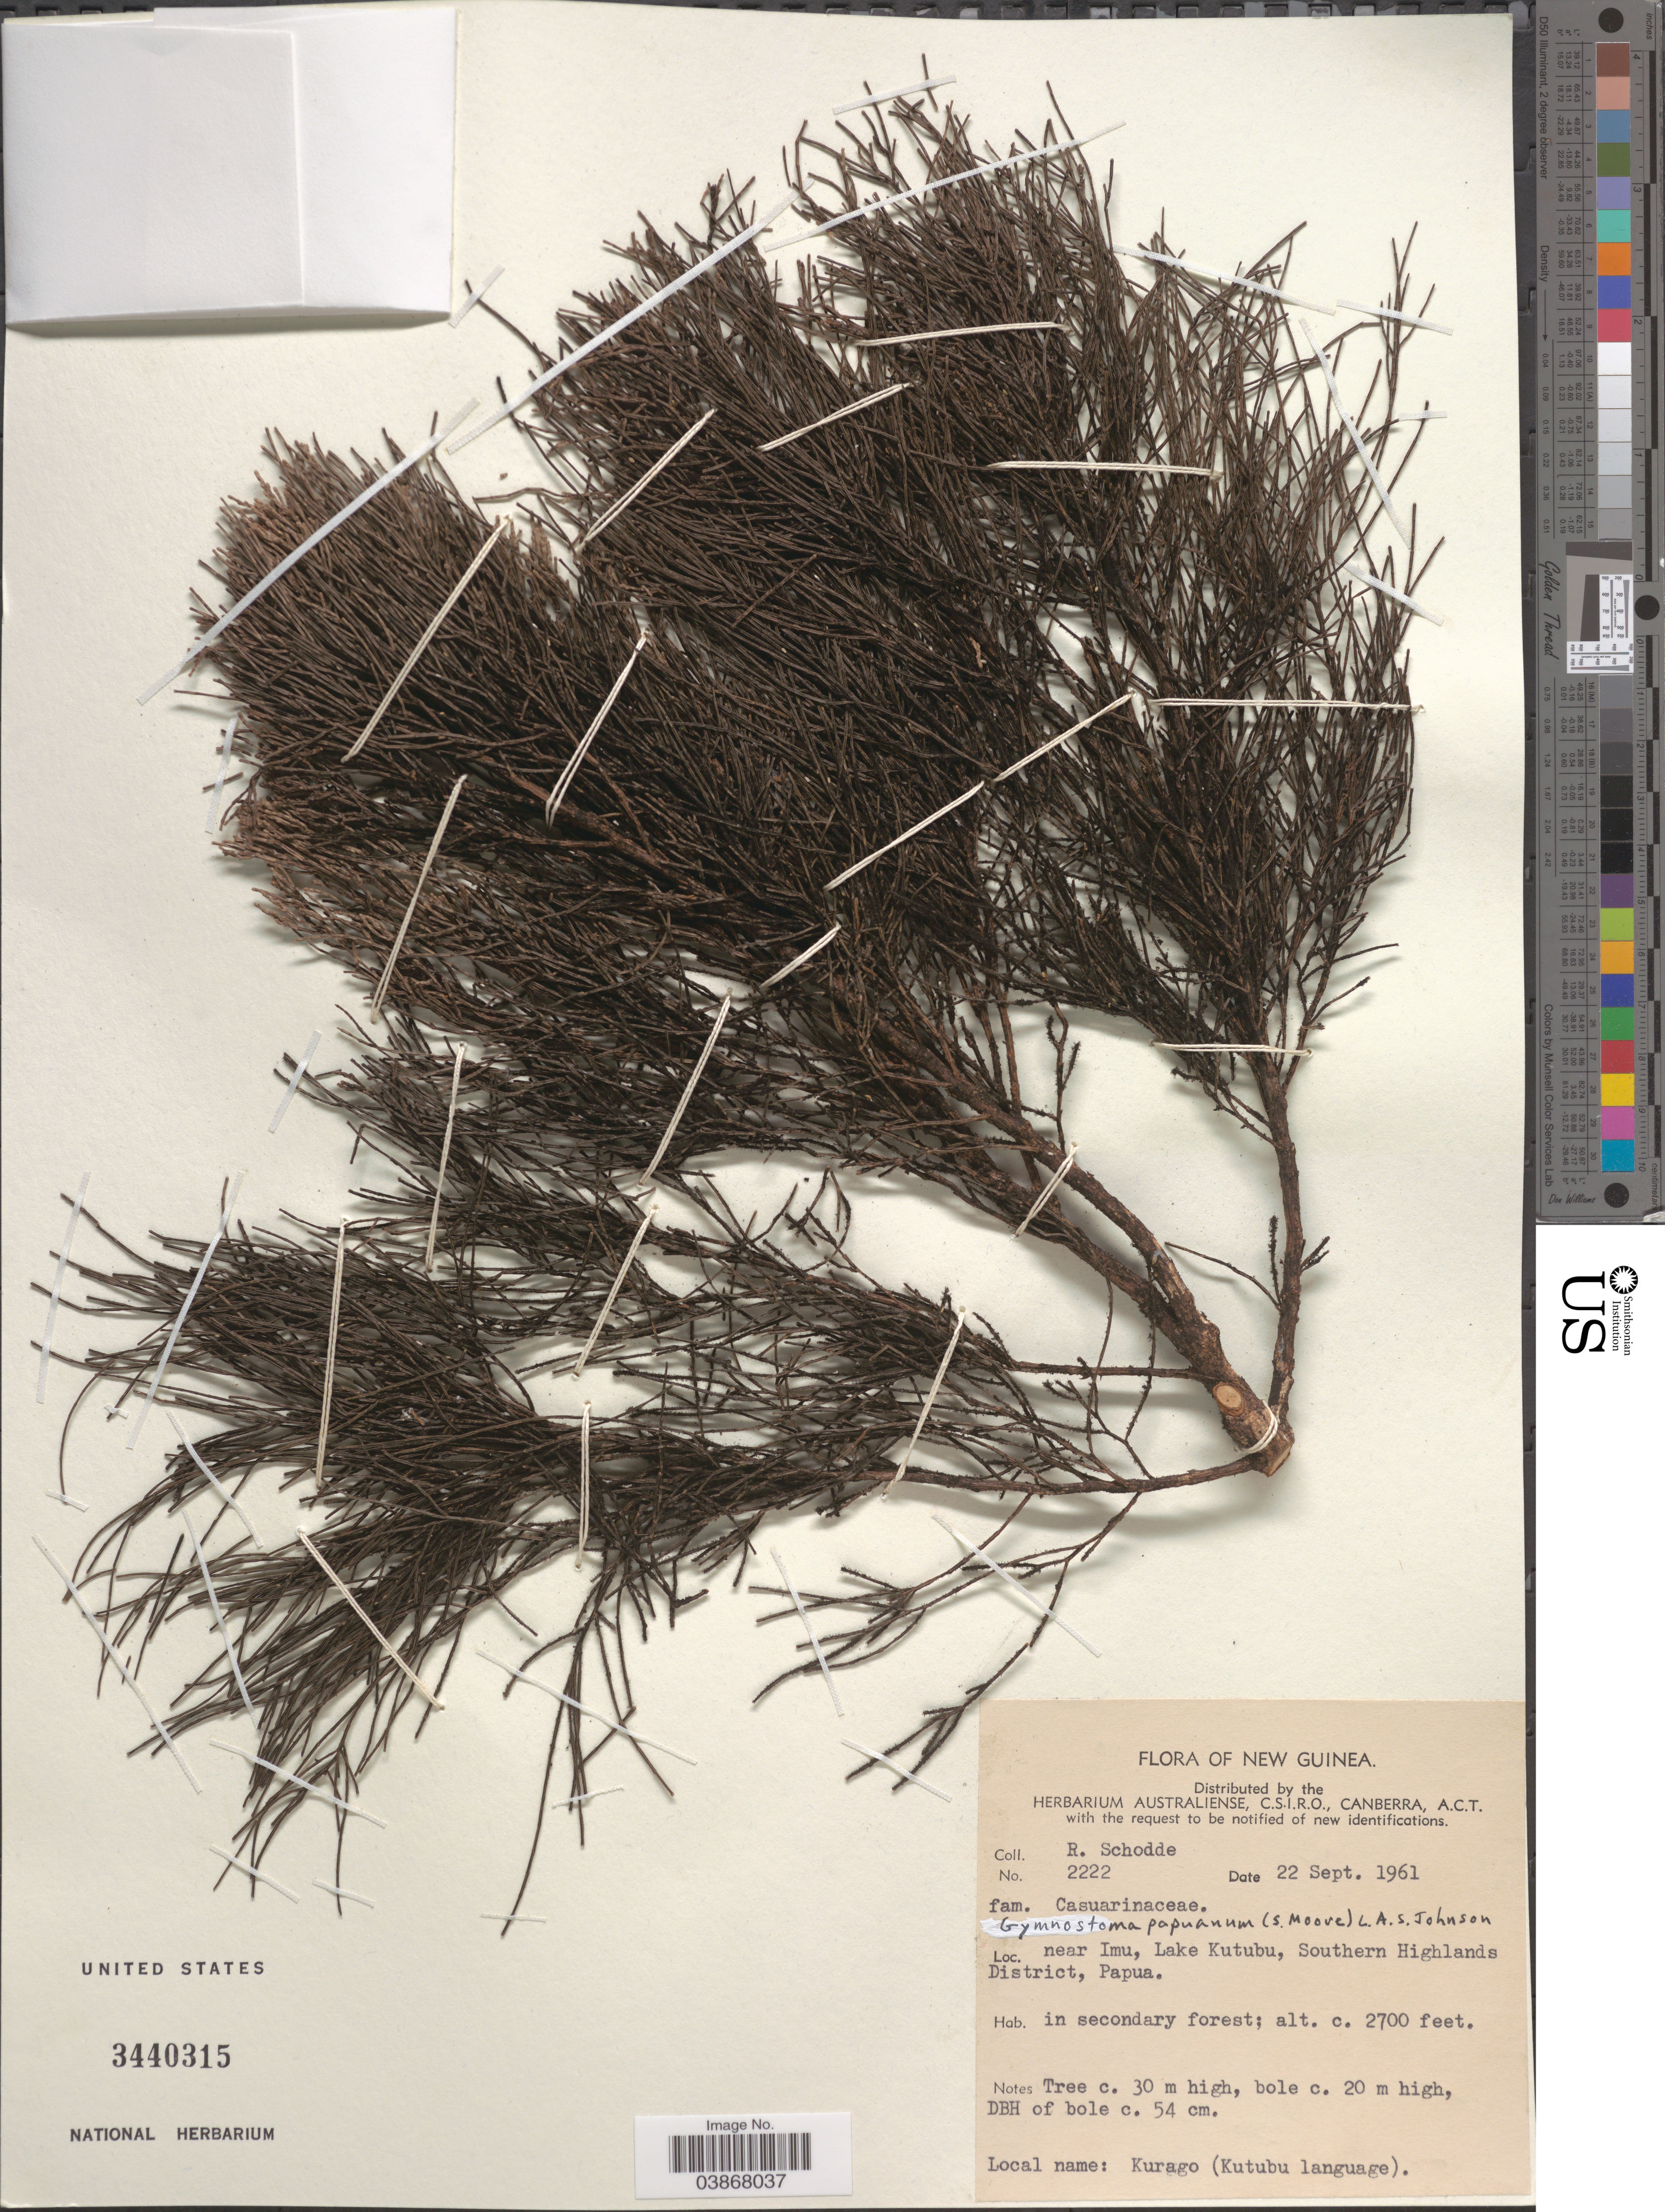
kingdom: Plantae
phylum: Tracheophyta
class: Magnoliopsida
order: Fagales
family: Casuarinaceae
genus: Gymnostoma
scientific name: Gymnostoma papuanum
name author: (S. Moore) L.A.S. Johnson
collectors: R. Schodde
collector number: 2222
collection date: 1961-09-22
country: Papua New Guinea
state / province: Southern Highlands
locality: New Guinea. Near Imu, Lake Kutubu, Southern Highlands District, Papua.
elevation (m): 823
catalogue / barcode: US 3440315